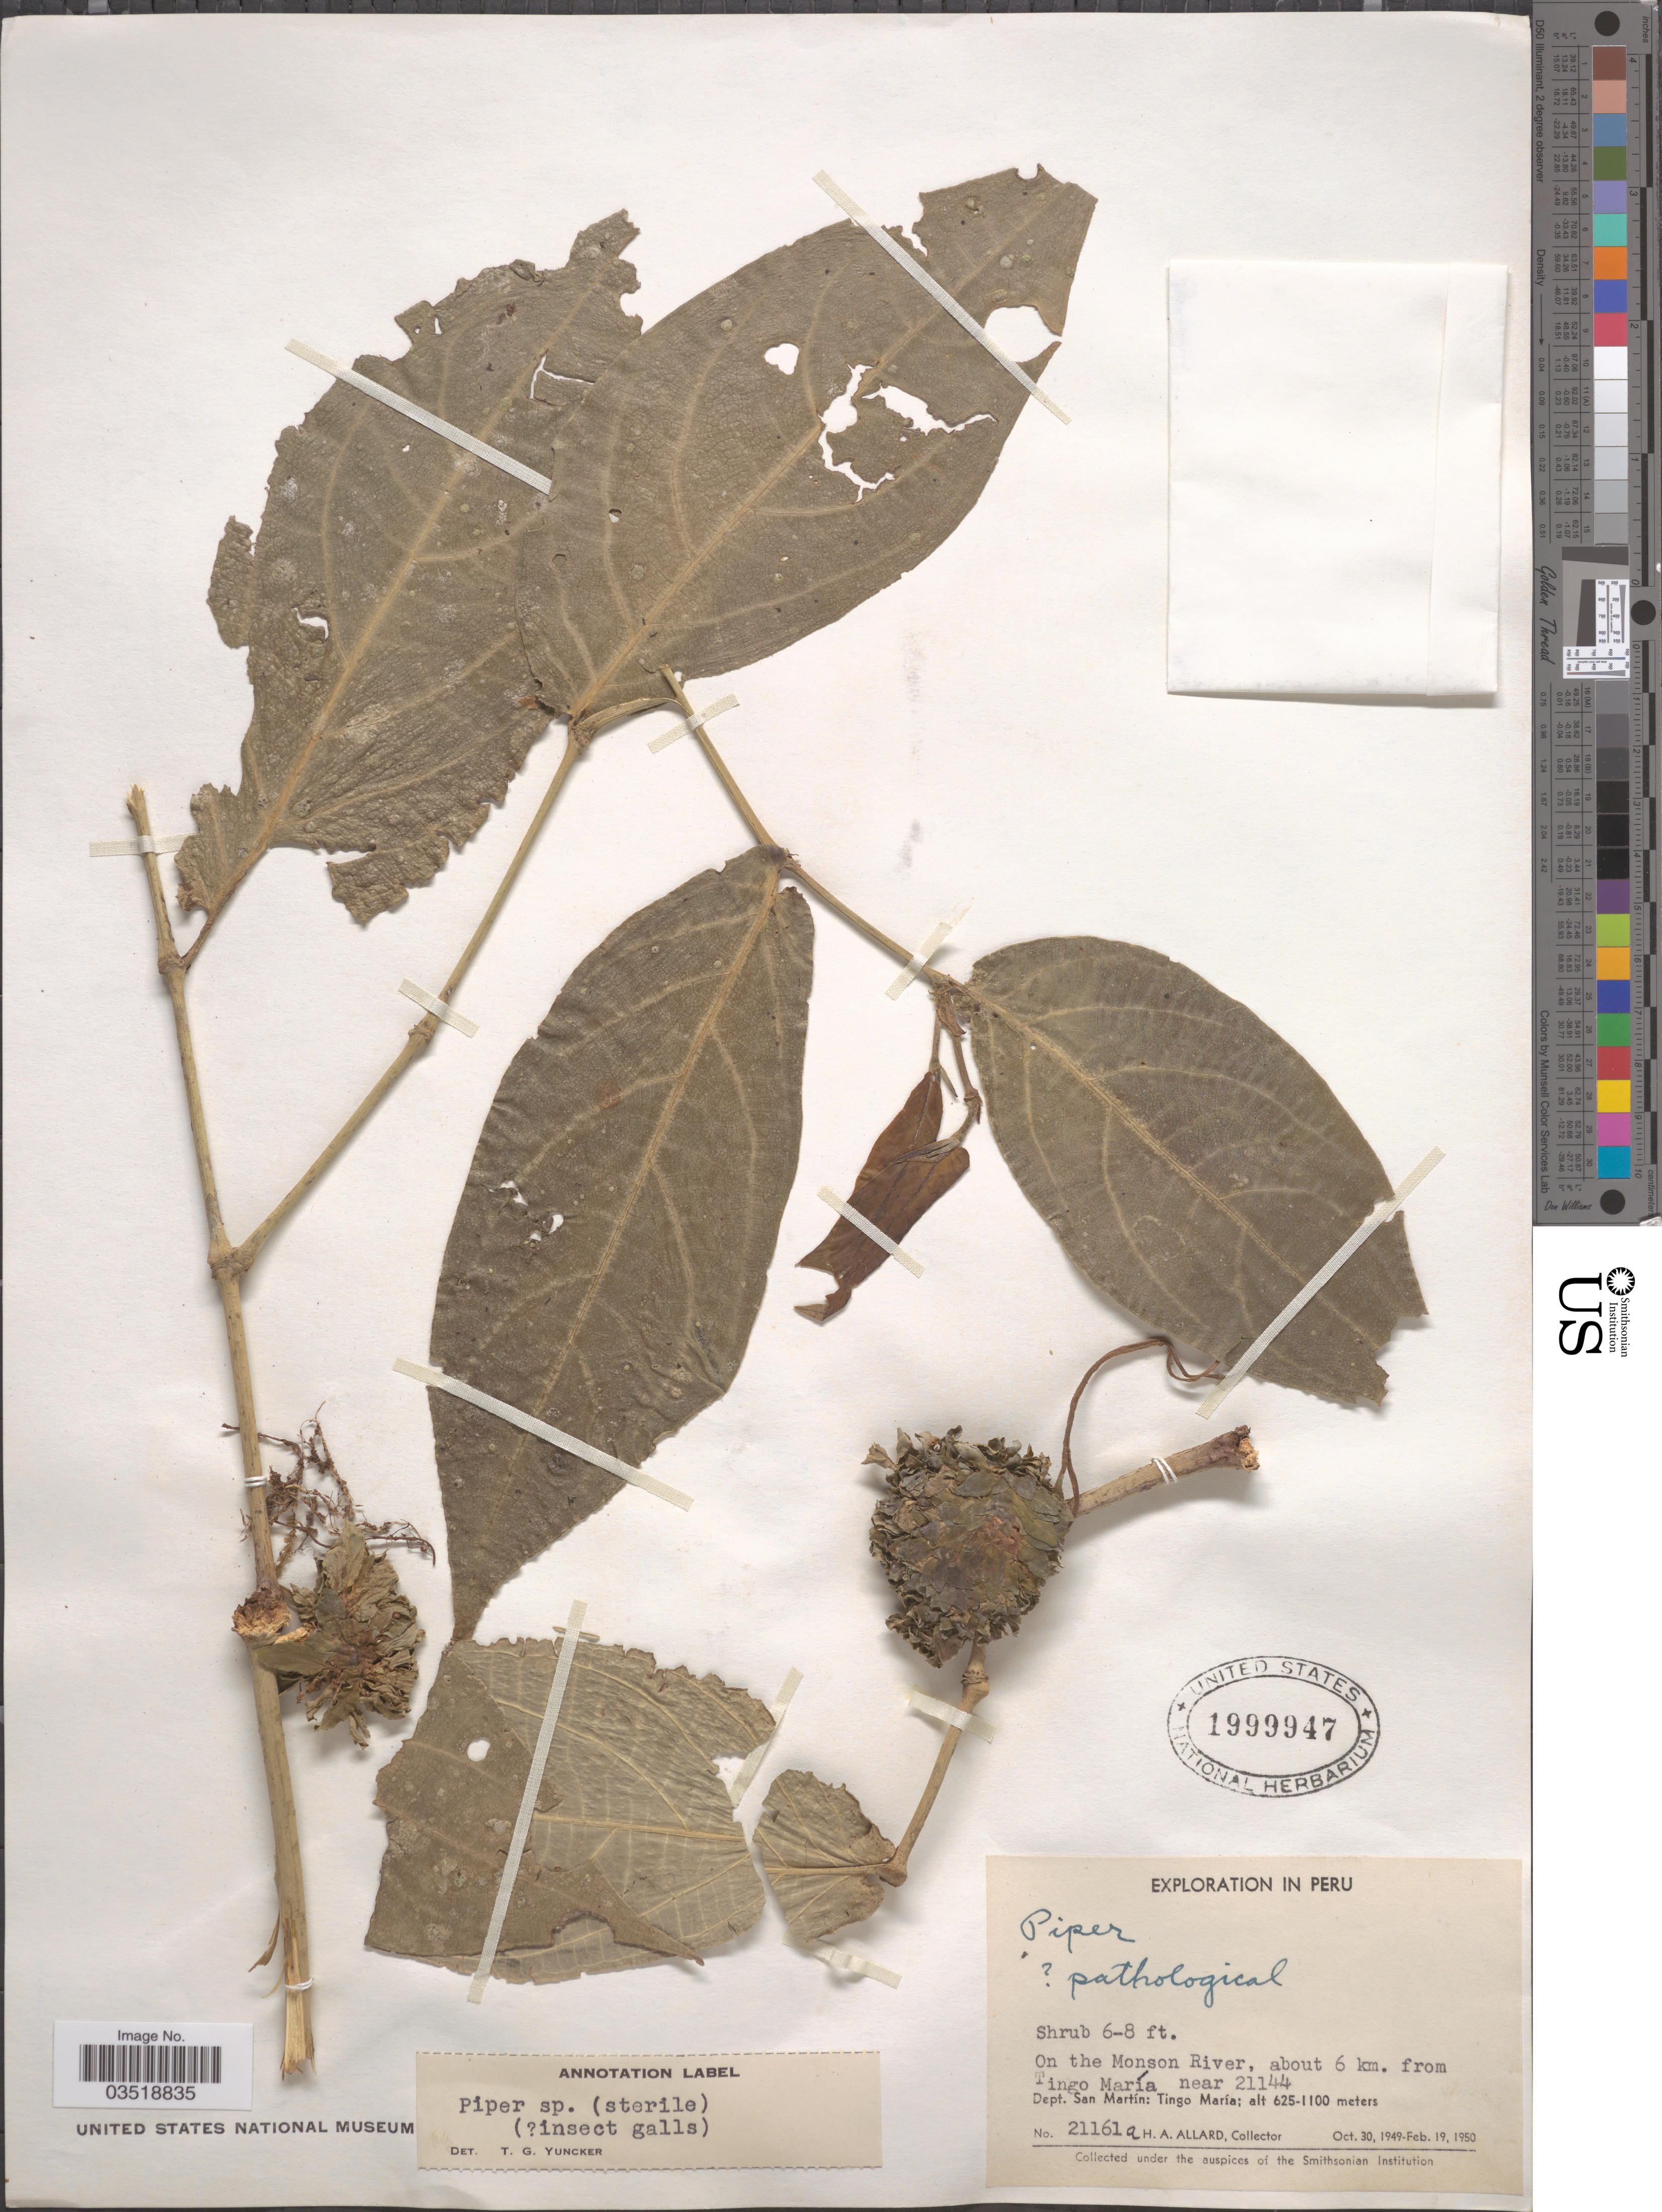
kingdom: Plantae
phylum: Tracheophyta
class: Magnoliopsida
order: Piperales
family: Piperaceae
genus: Piper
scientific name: Piper sp.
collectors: H. A. Allard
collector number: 21161a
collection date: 1949-10-30/1950-02-19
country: Peru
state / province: San Martín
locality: On the Monson River, about 6 km. from Tingo María near 21144. Dept. San Martin: Tingo María.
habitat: on river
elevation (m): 625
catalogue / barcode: US 1999947